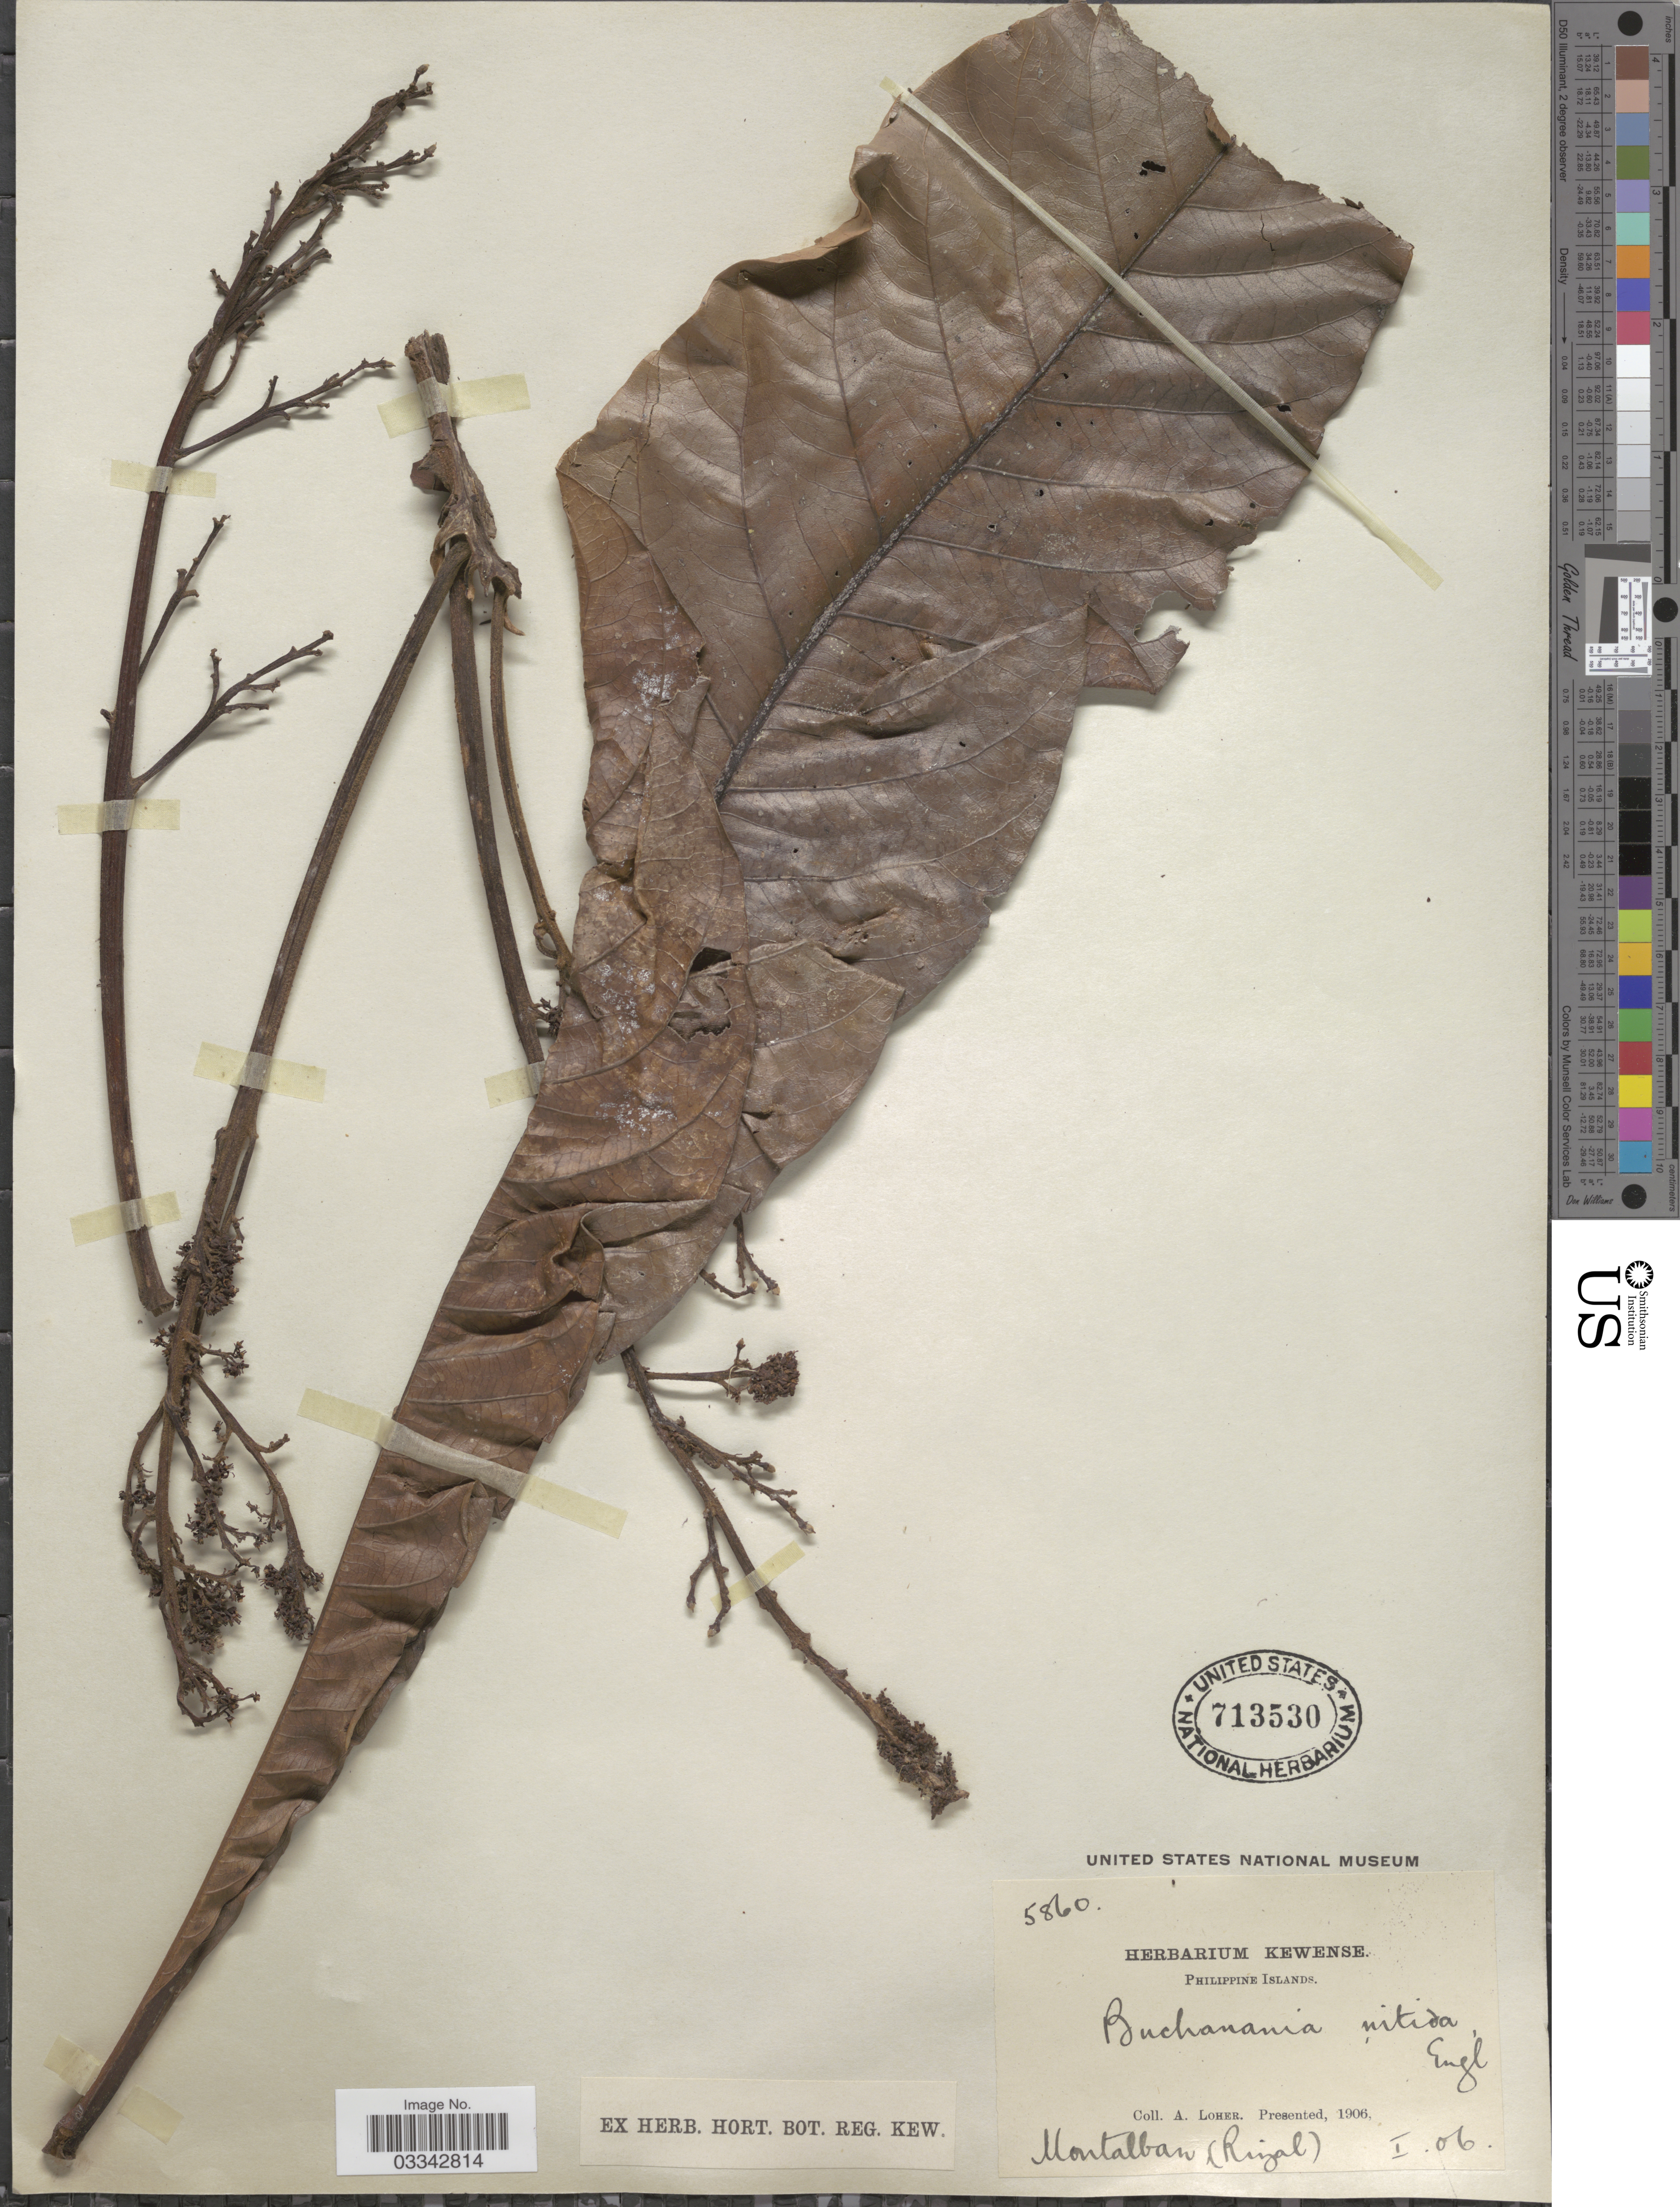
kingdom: Plantae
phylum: Tracheophyta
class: Magnoliopsida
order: Sapindales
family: Anacardiaceae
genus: Buchanania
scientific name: Buchanania nitida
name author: Engl.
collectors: A. Loher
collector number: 5860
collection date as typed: Transcribed d/m/y: /1/6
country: Philippines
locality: Philippine Islands. Montalban (Rizal).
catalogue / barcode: US 713530